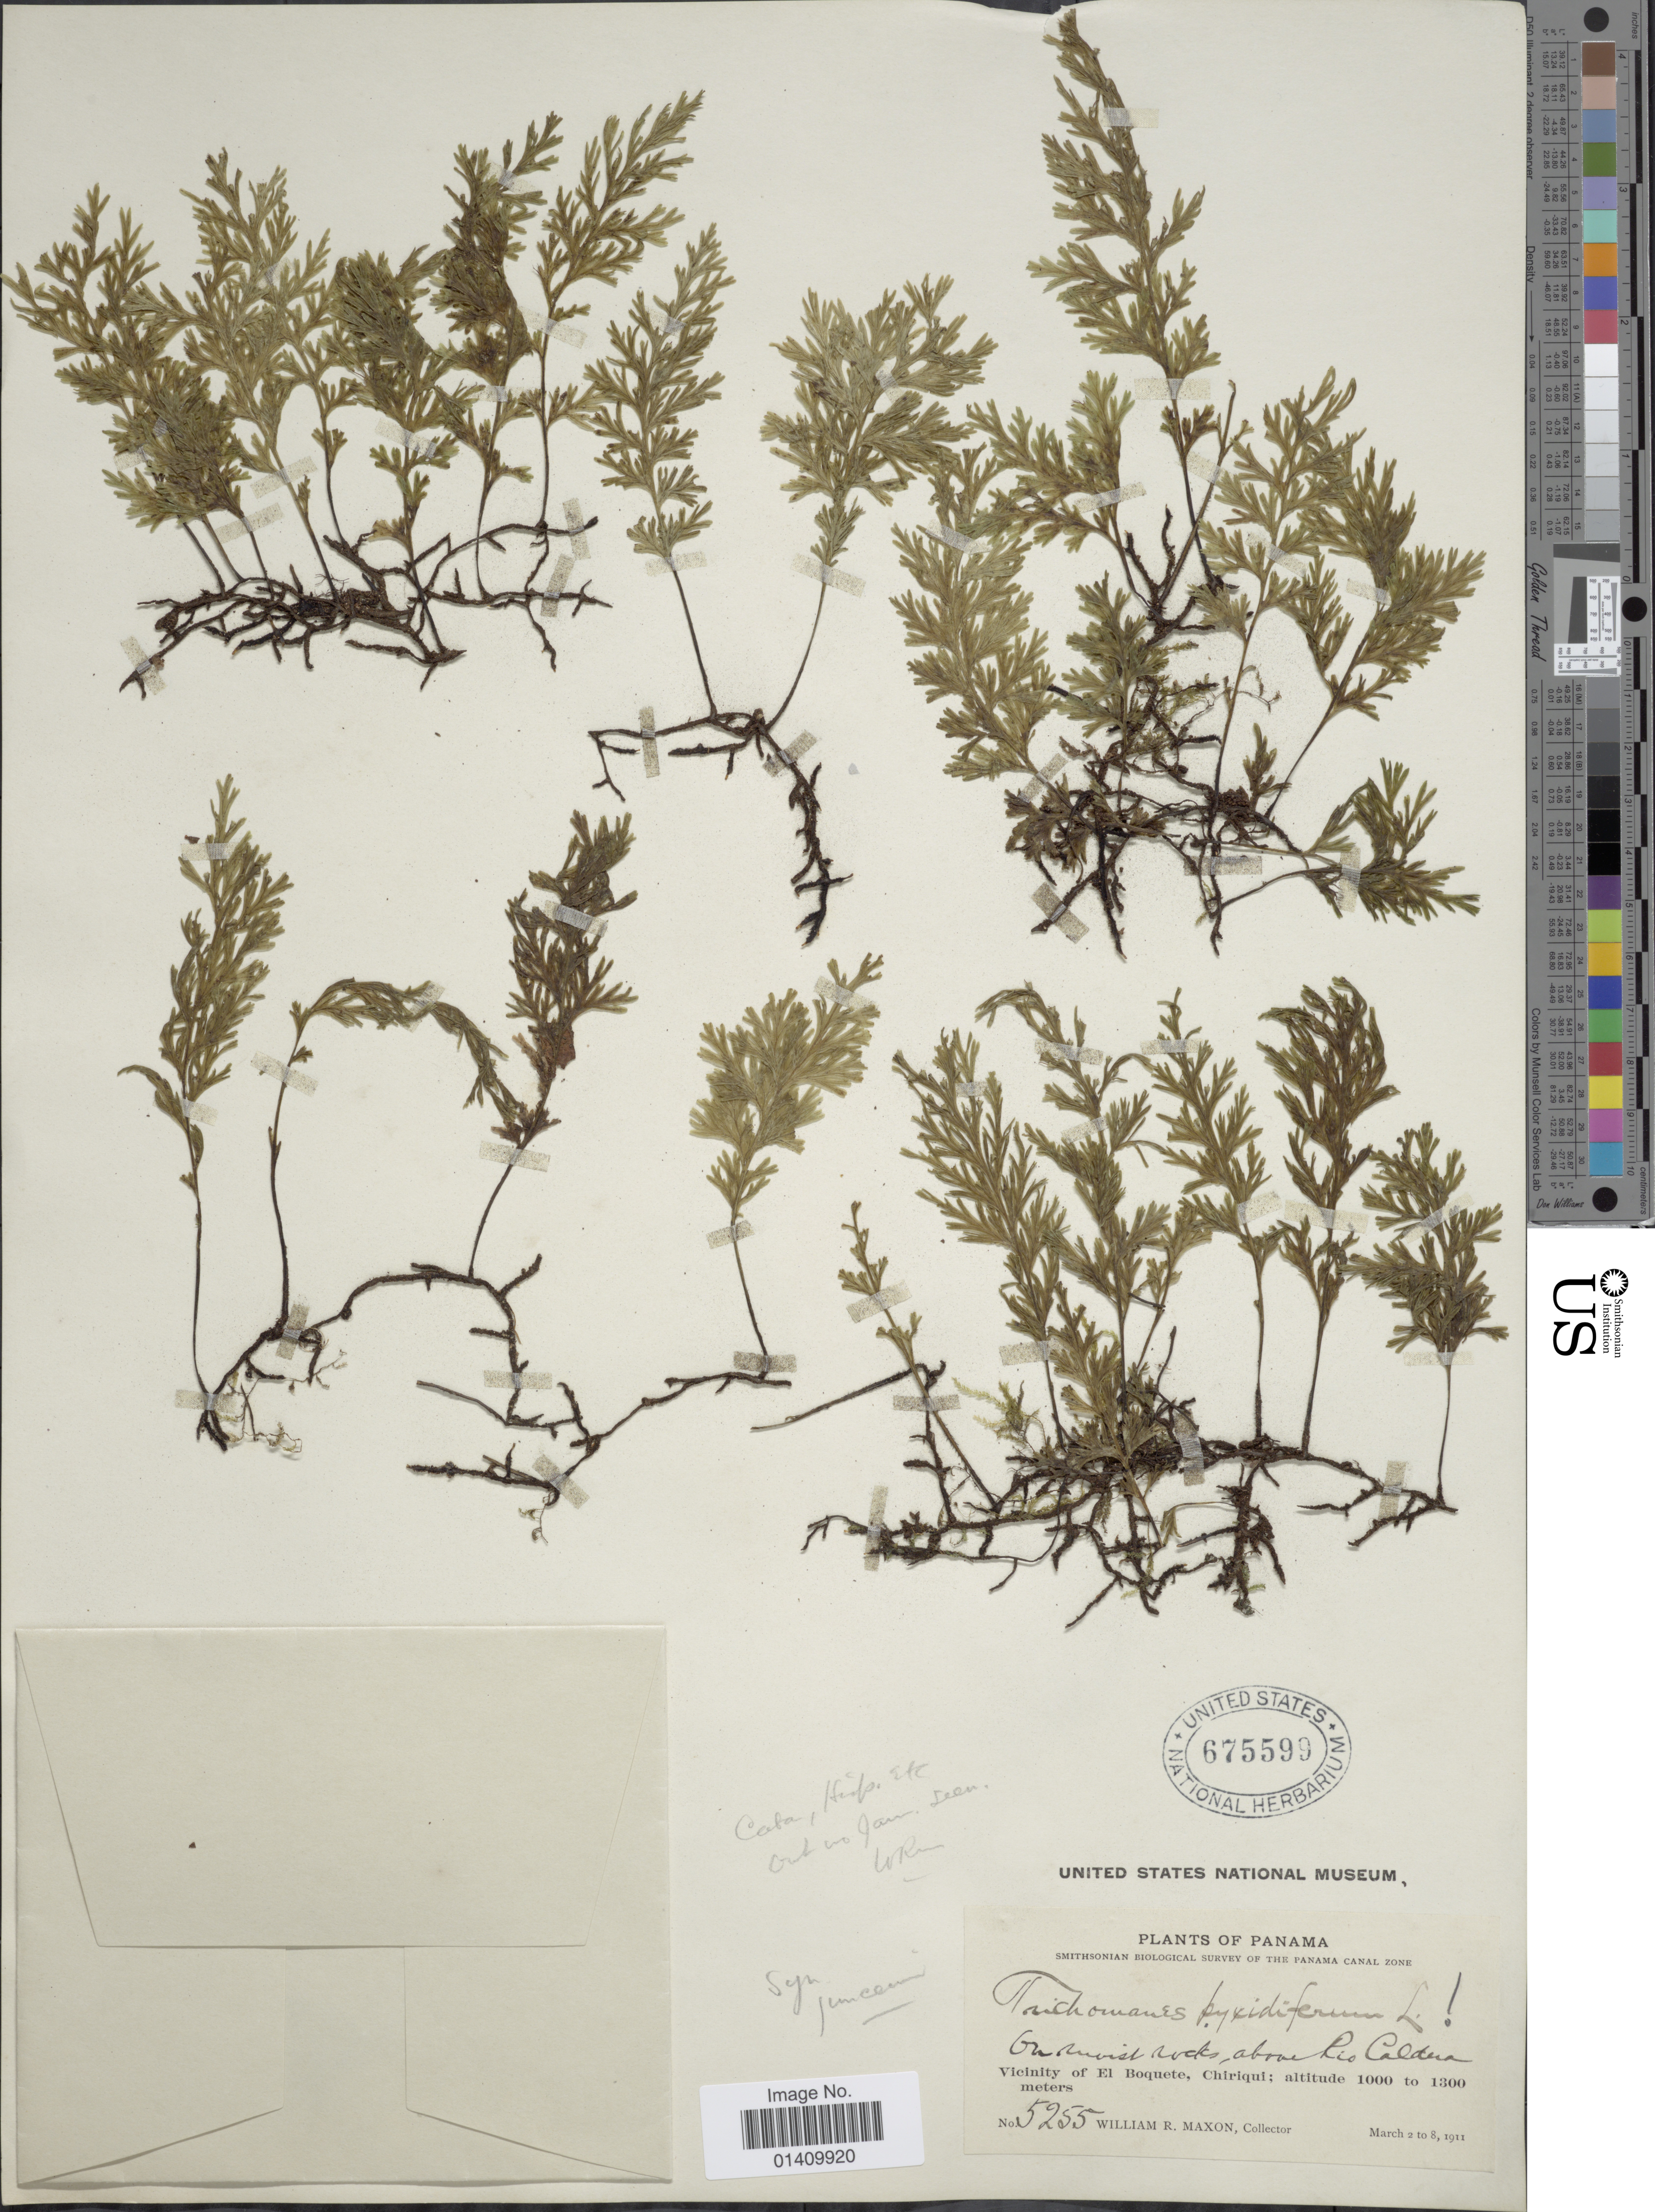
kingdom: Plantae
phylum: Tracheophyta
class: Polypodiopsida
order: Hymenophyllales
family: Hymenophyllaceae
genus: Polyphlebium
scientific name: Polyphlebium pyxidiferum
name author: (L.) Ebihara & Dubuisson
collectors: W. R. Maxon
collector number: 5255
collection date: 1911-03-02/1911-03-08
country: Panama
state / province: Chiriqui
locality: Vicinity of El Boquete, Chiriqui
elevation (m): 1000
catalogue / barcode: US 675599